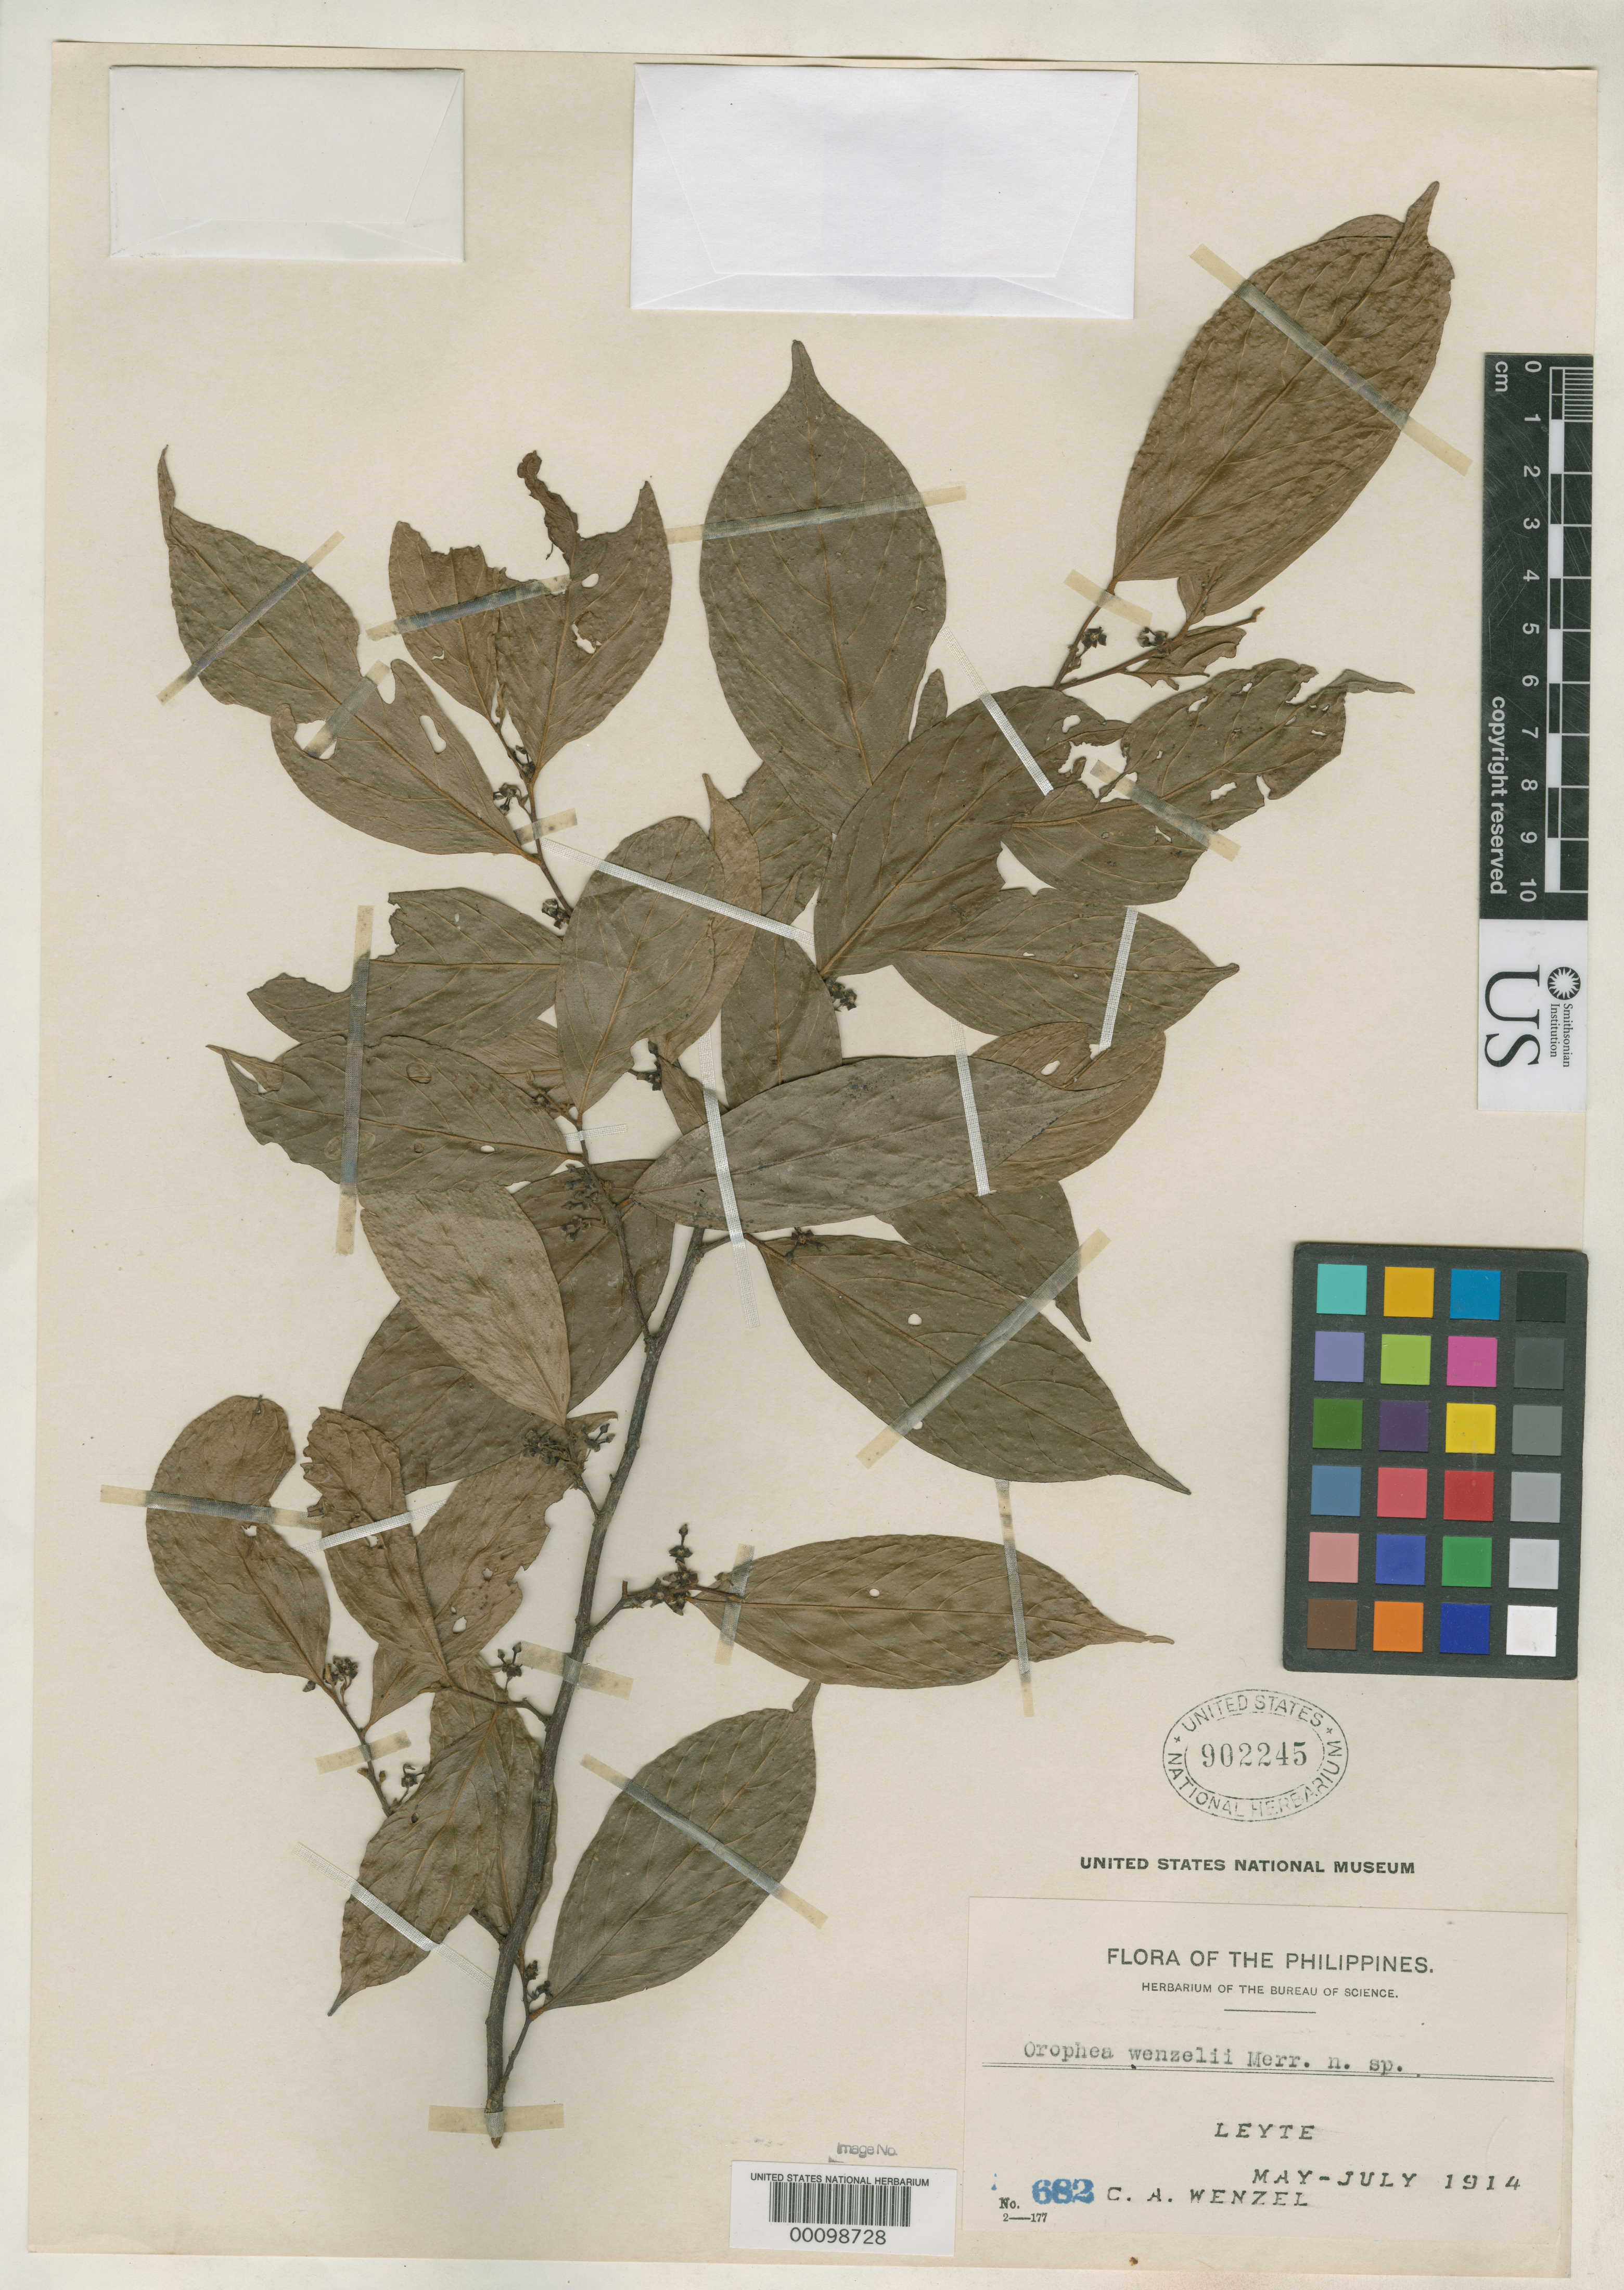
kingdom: Plantae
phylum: Tracheophyta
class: Magnoliopsida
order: Magnoliales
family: Annonaceae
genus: Orophea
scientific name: Orophea wenzelii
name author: Merr.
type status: Isotype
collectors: C. Wenzel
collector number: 682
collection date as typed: May 1914 to -- Jul 1914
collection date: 1914-05/1914-07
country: Philippines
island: Leyte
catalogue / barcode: US 902245